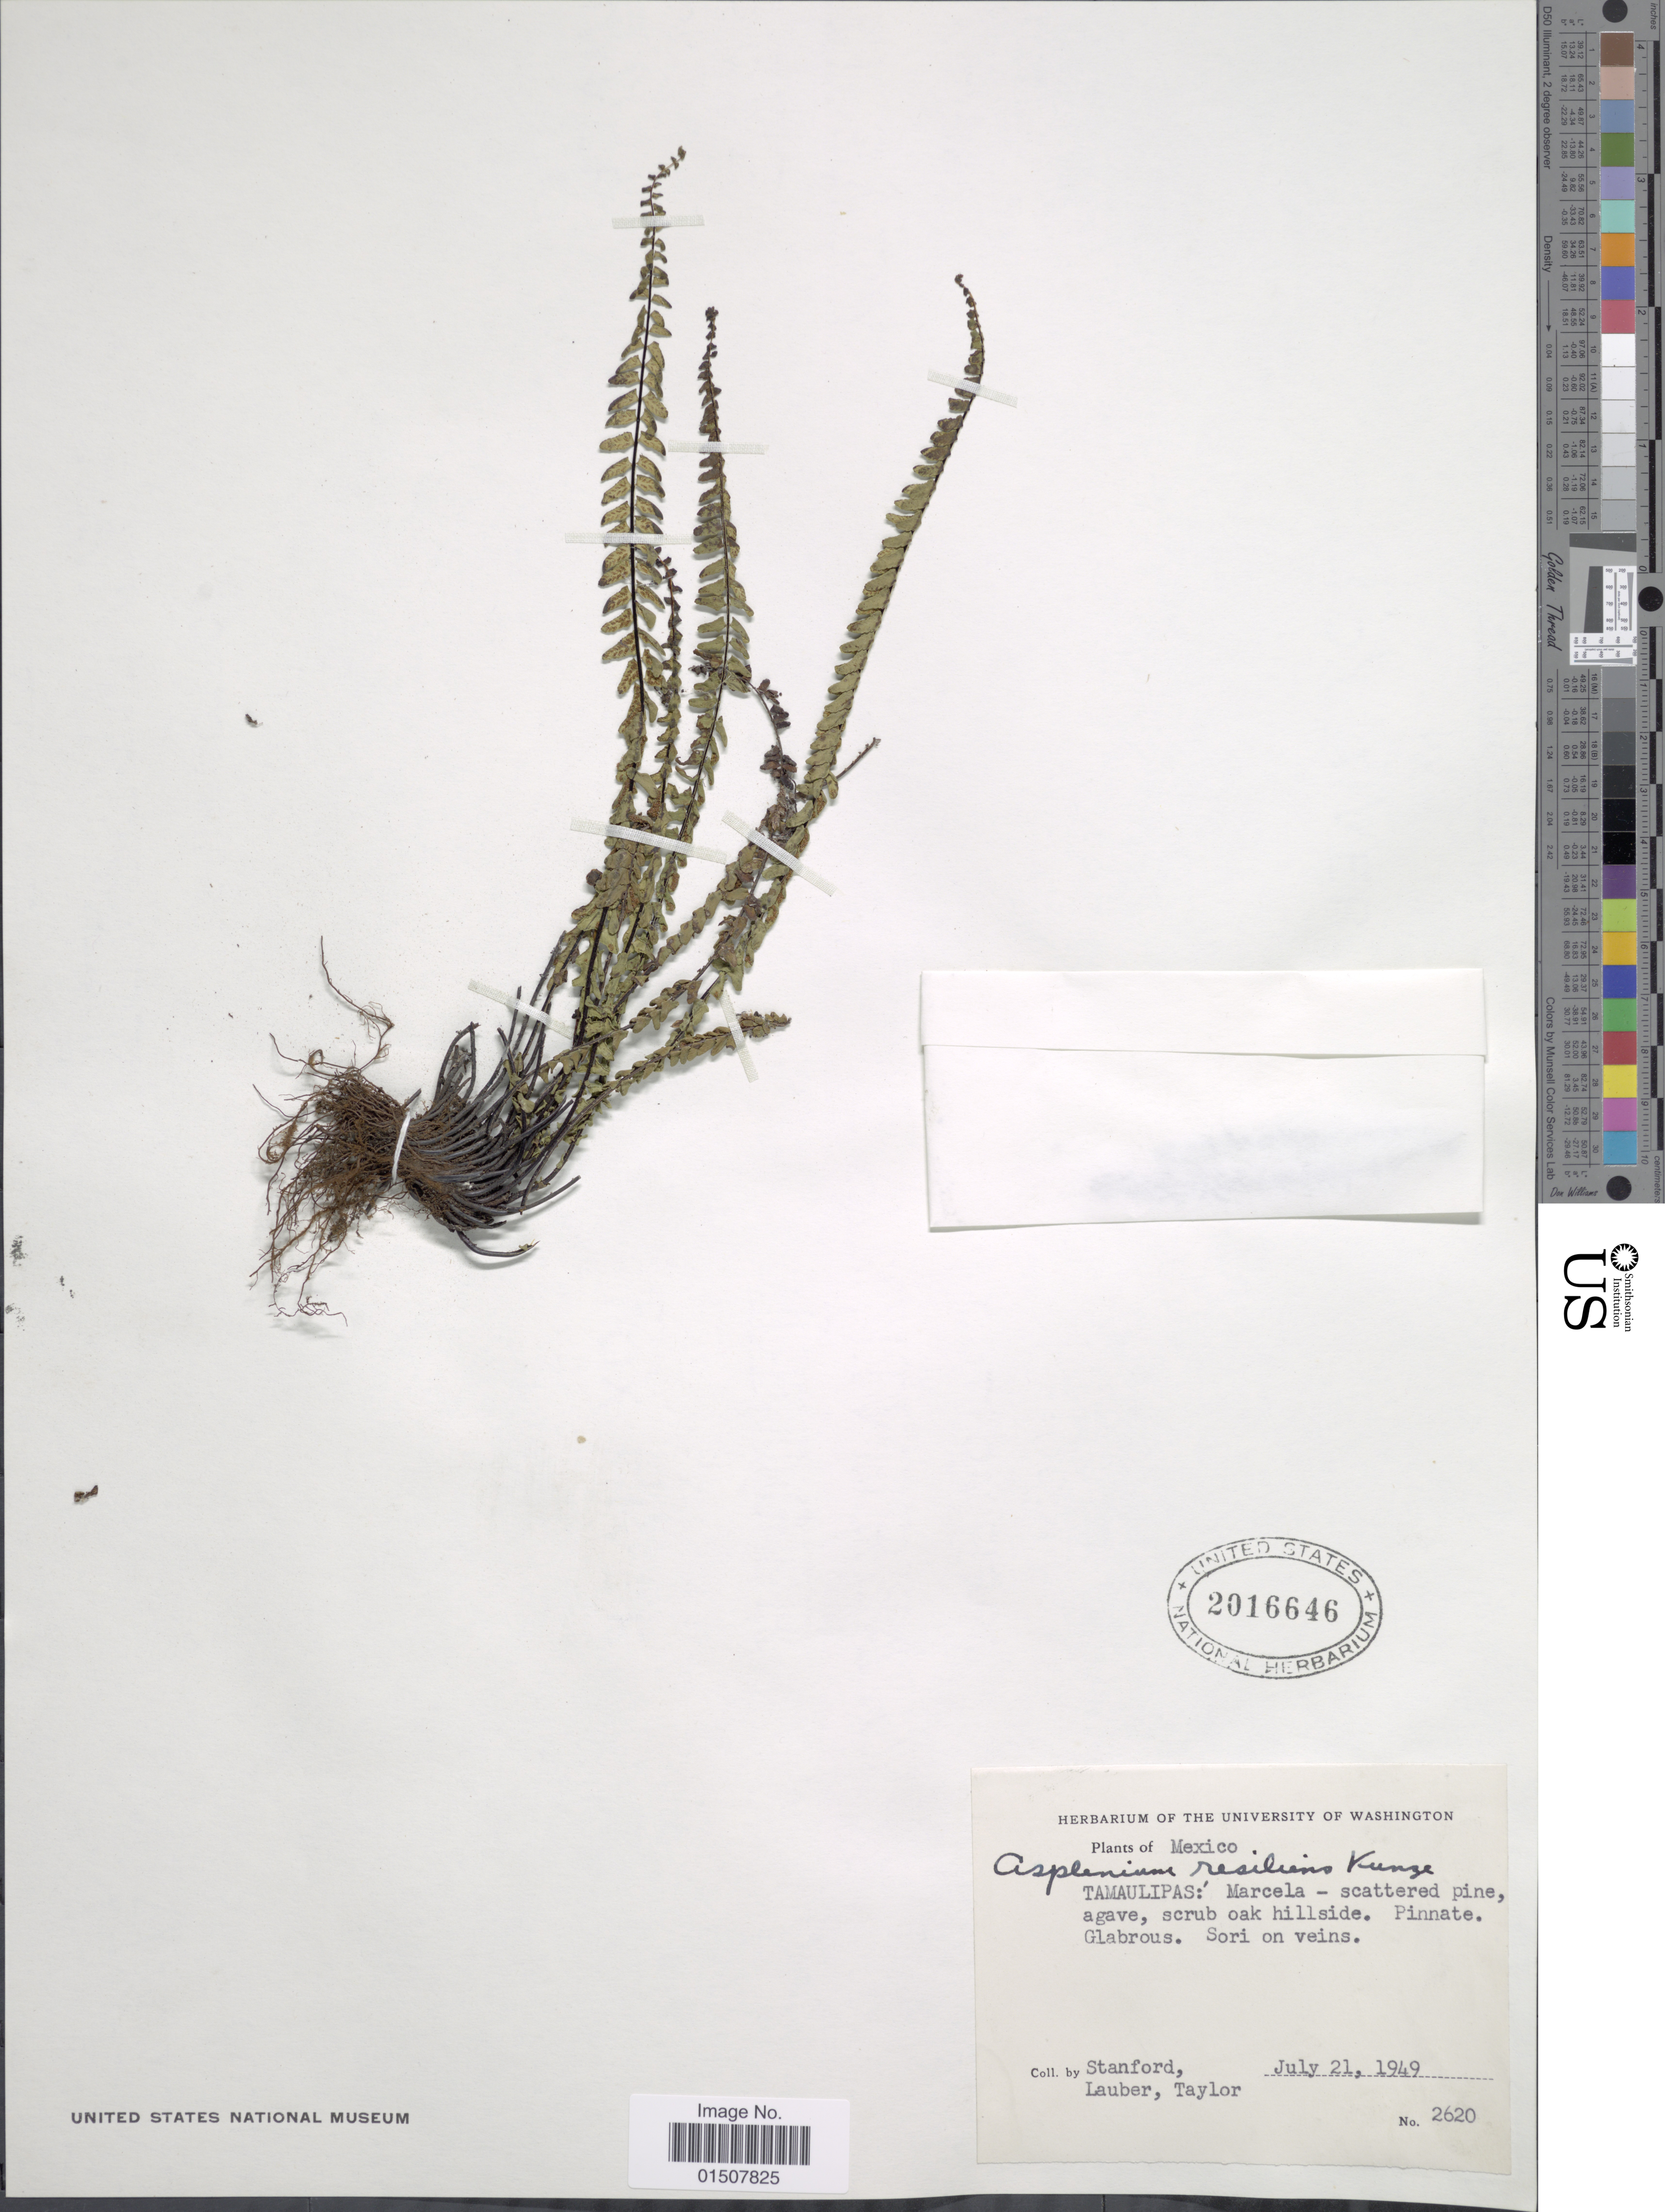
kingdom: Plantae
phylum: Tracheophyta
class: Polypodiopsida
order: Polypodiales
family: Aspleniaceae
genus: Asplenium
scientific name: Asplenium resiliens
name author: Kunze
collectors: -. Stanford, Lauber, -- & -- Taylor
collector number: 2620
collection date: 1949-06-21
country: Mexico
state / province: Tamaulipas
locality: Tamaulipas:Marcela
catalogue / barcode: US 2016646